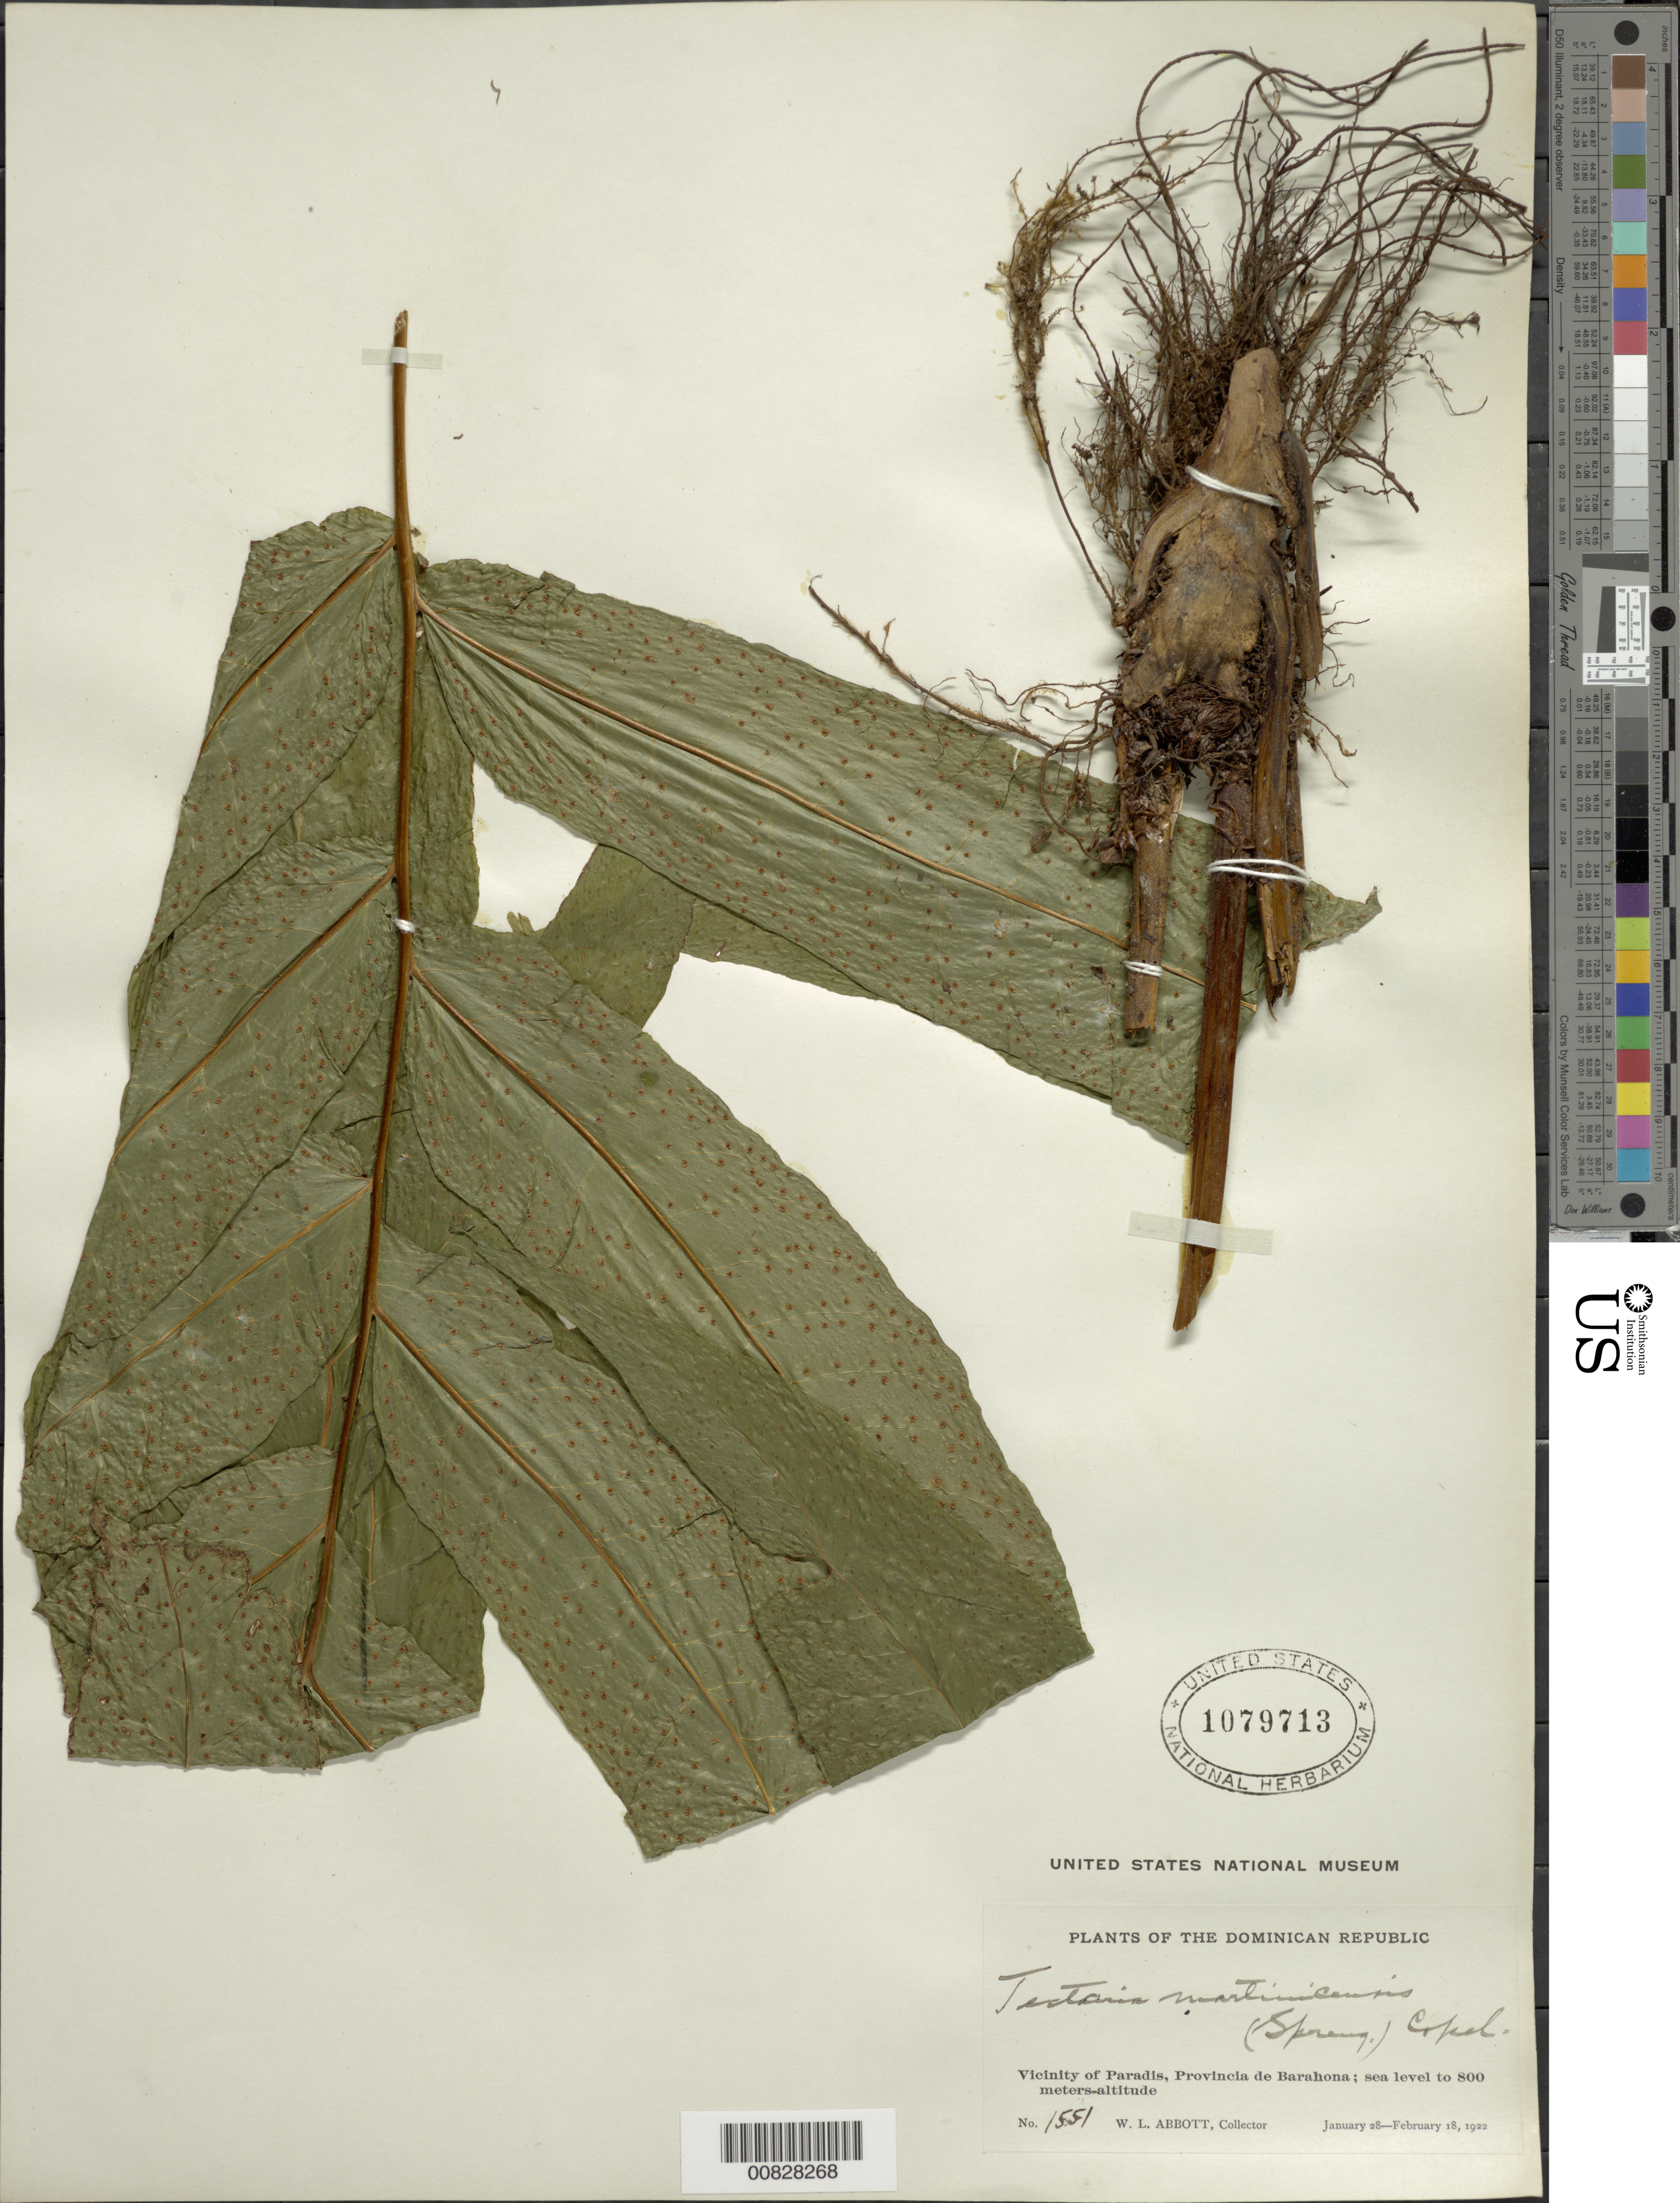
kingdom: Plantae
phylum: Tracheophyta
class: Polypodiopsida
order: Polypodiales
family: Tectariaceae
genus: Tectaria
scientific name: Tectaria incisa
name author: Cav.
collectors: W. L. Abbott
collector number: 1551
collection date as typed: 28 Jan 1922 to 18 Feb 1922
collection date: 1922-01-28/1922-02-18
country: Dominican Republic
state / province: Barahona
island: Hispaniola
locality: Paradis vicinity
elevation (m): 0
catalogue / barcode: US 1079713